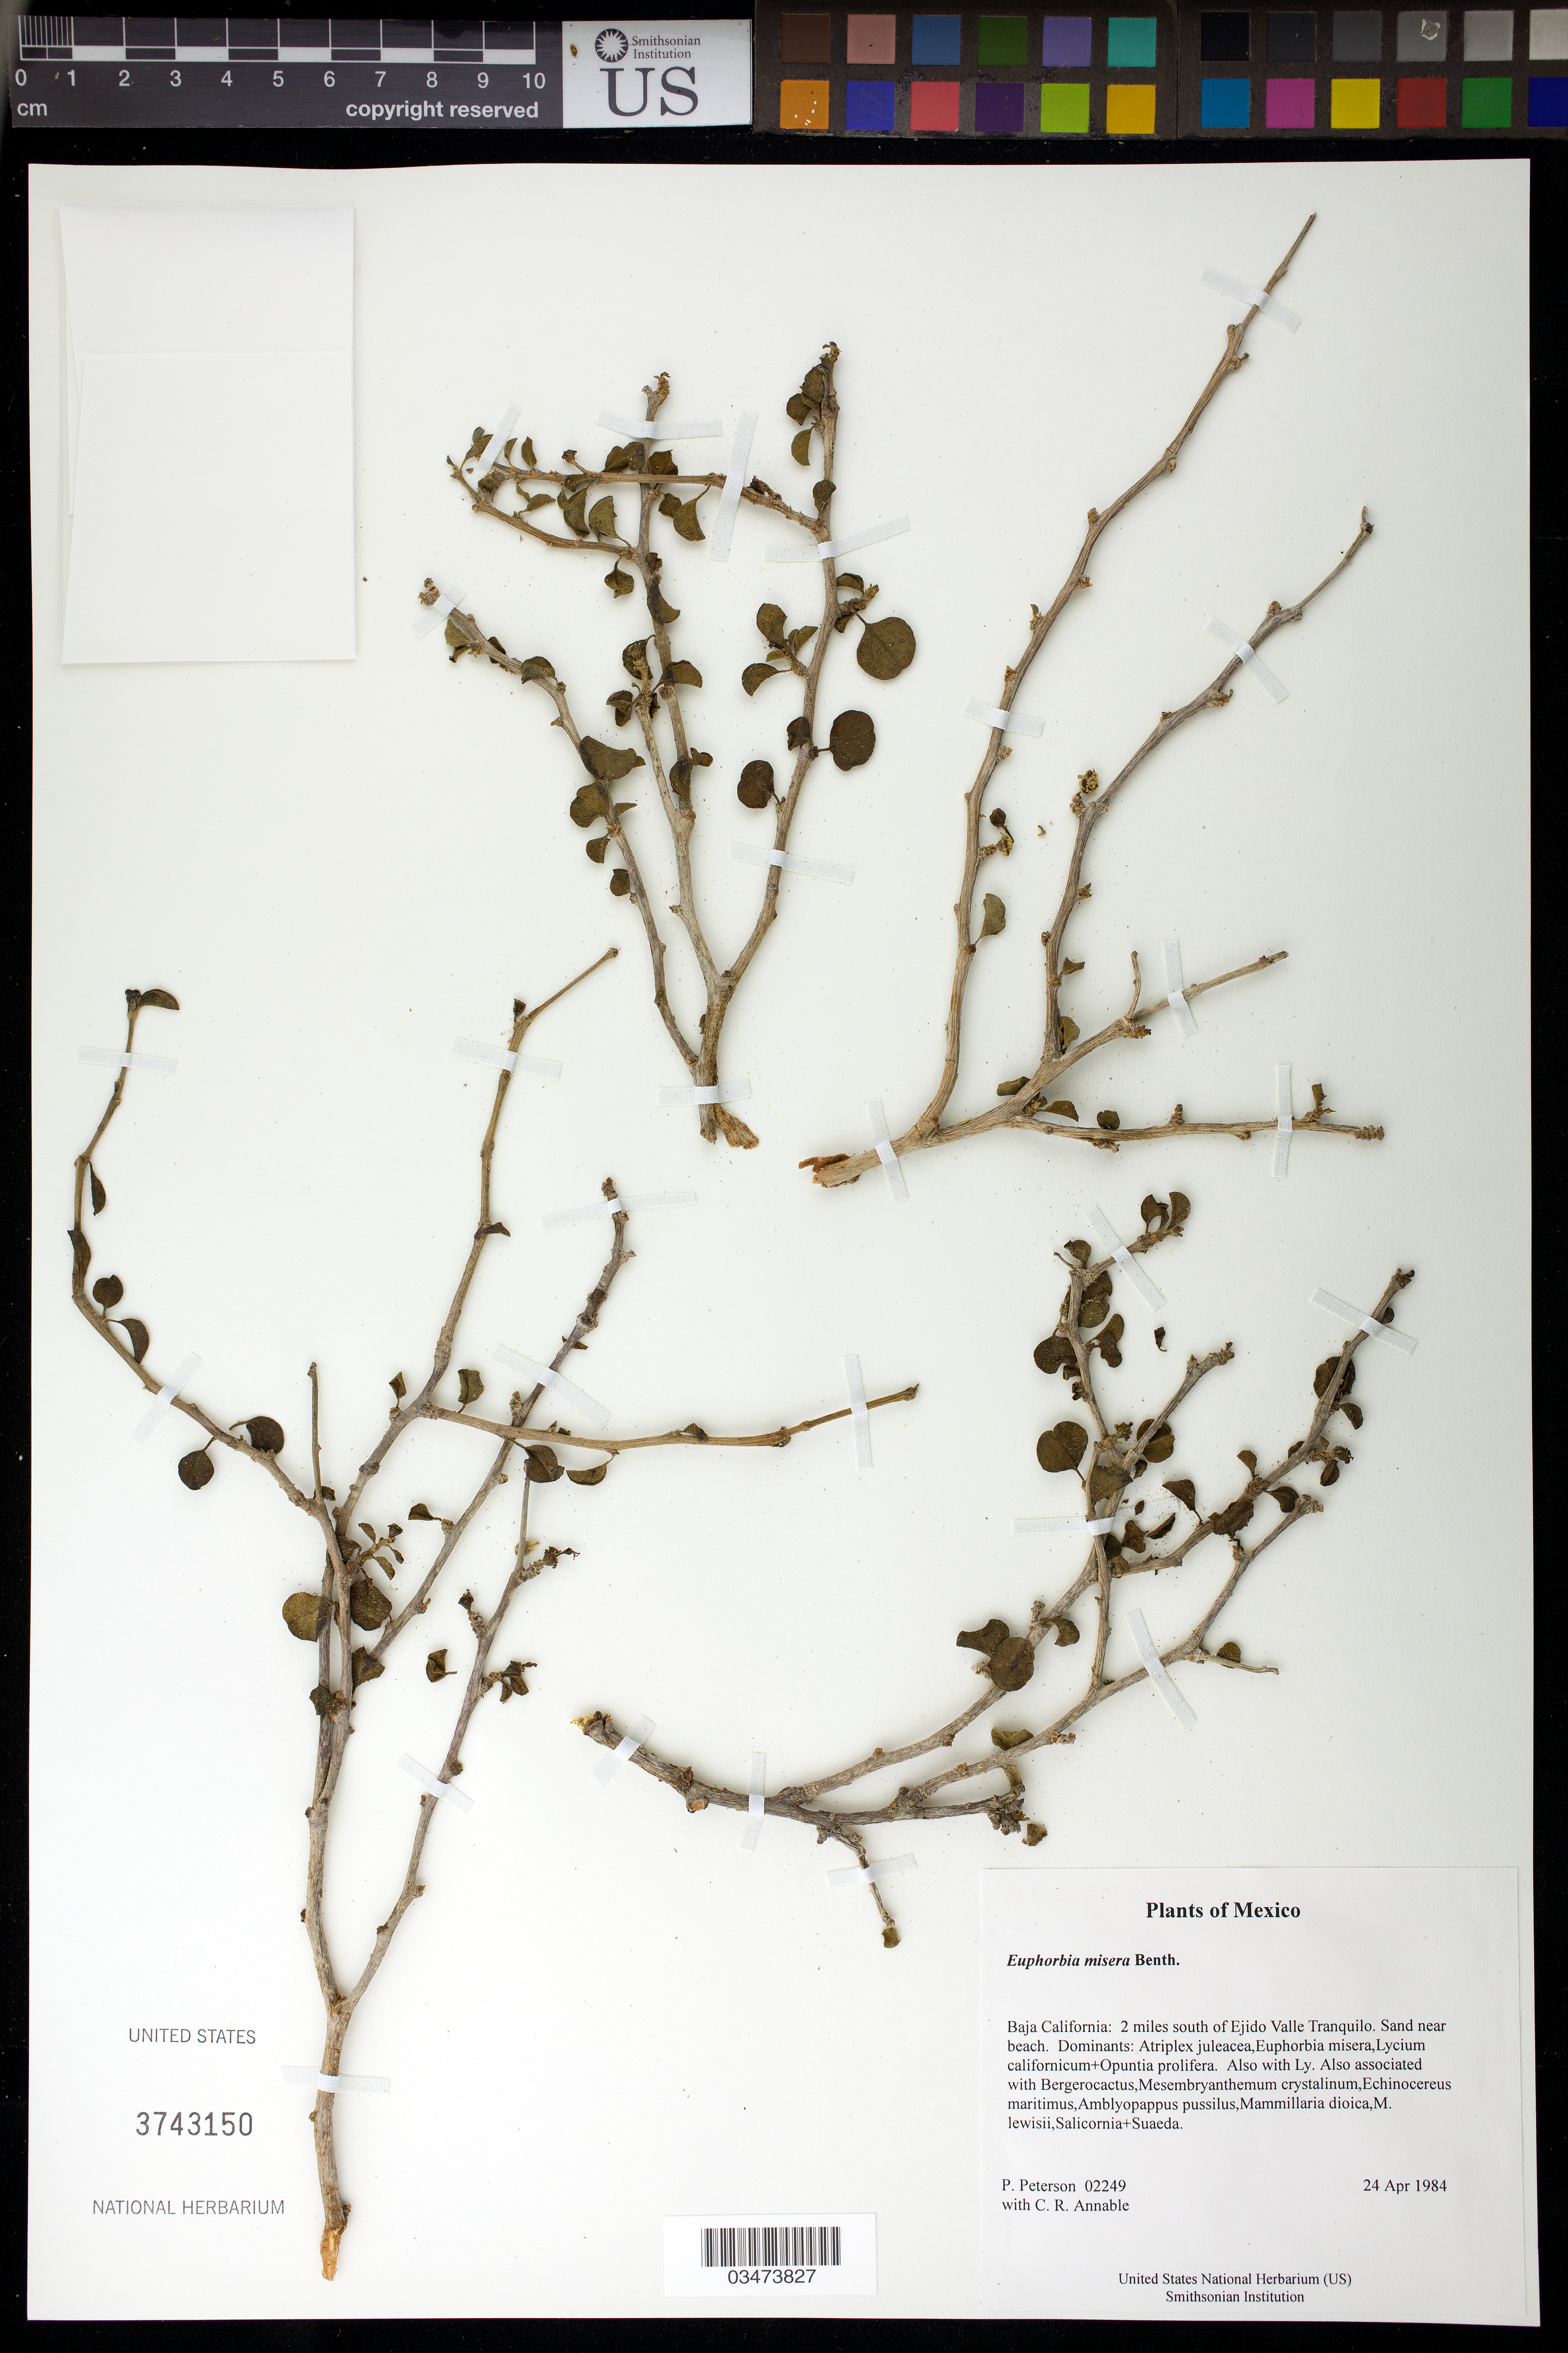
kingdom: Plantae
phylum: Tracheophyta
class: Magnoliopsida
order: Malpighiales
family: Euphorbiaceae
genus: Euphorbia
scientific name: Euphorbia misera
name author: Benth.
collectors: P. M. Peterson & C. R. Annable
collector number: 02249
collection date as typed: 24 Apr 1984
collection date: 1984-04-24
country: Mexico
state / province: Baja California Norte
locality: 2 miles south of Ejido Valle Tranquilo.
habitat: Sand near beach. Dominants: Atriplex juleacea,Euphorbia misera,Lycium californicum+Opuntia prolifera. Also with Ly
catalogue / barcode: US 3743150